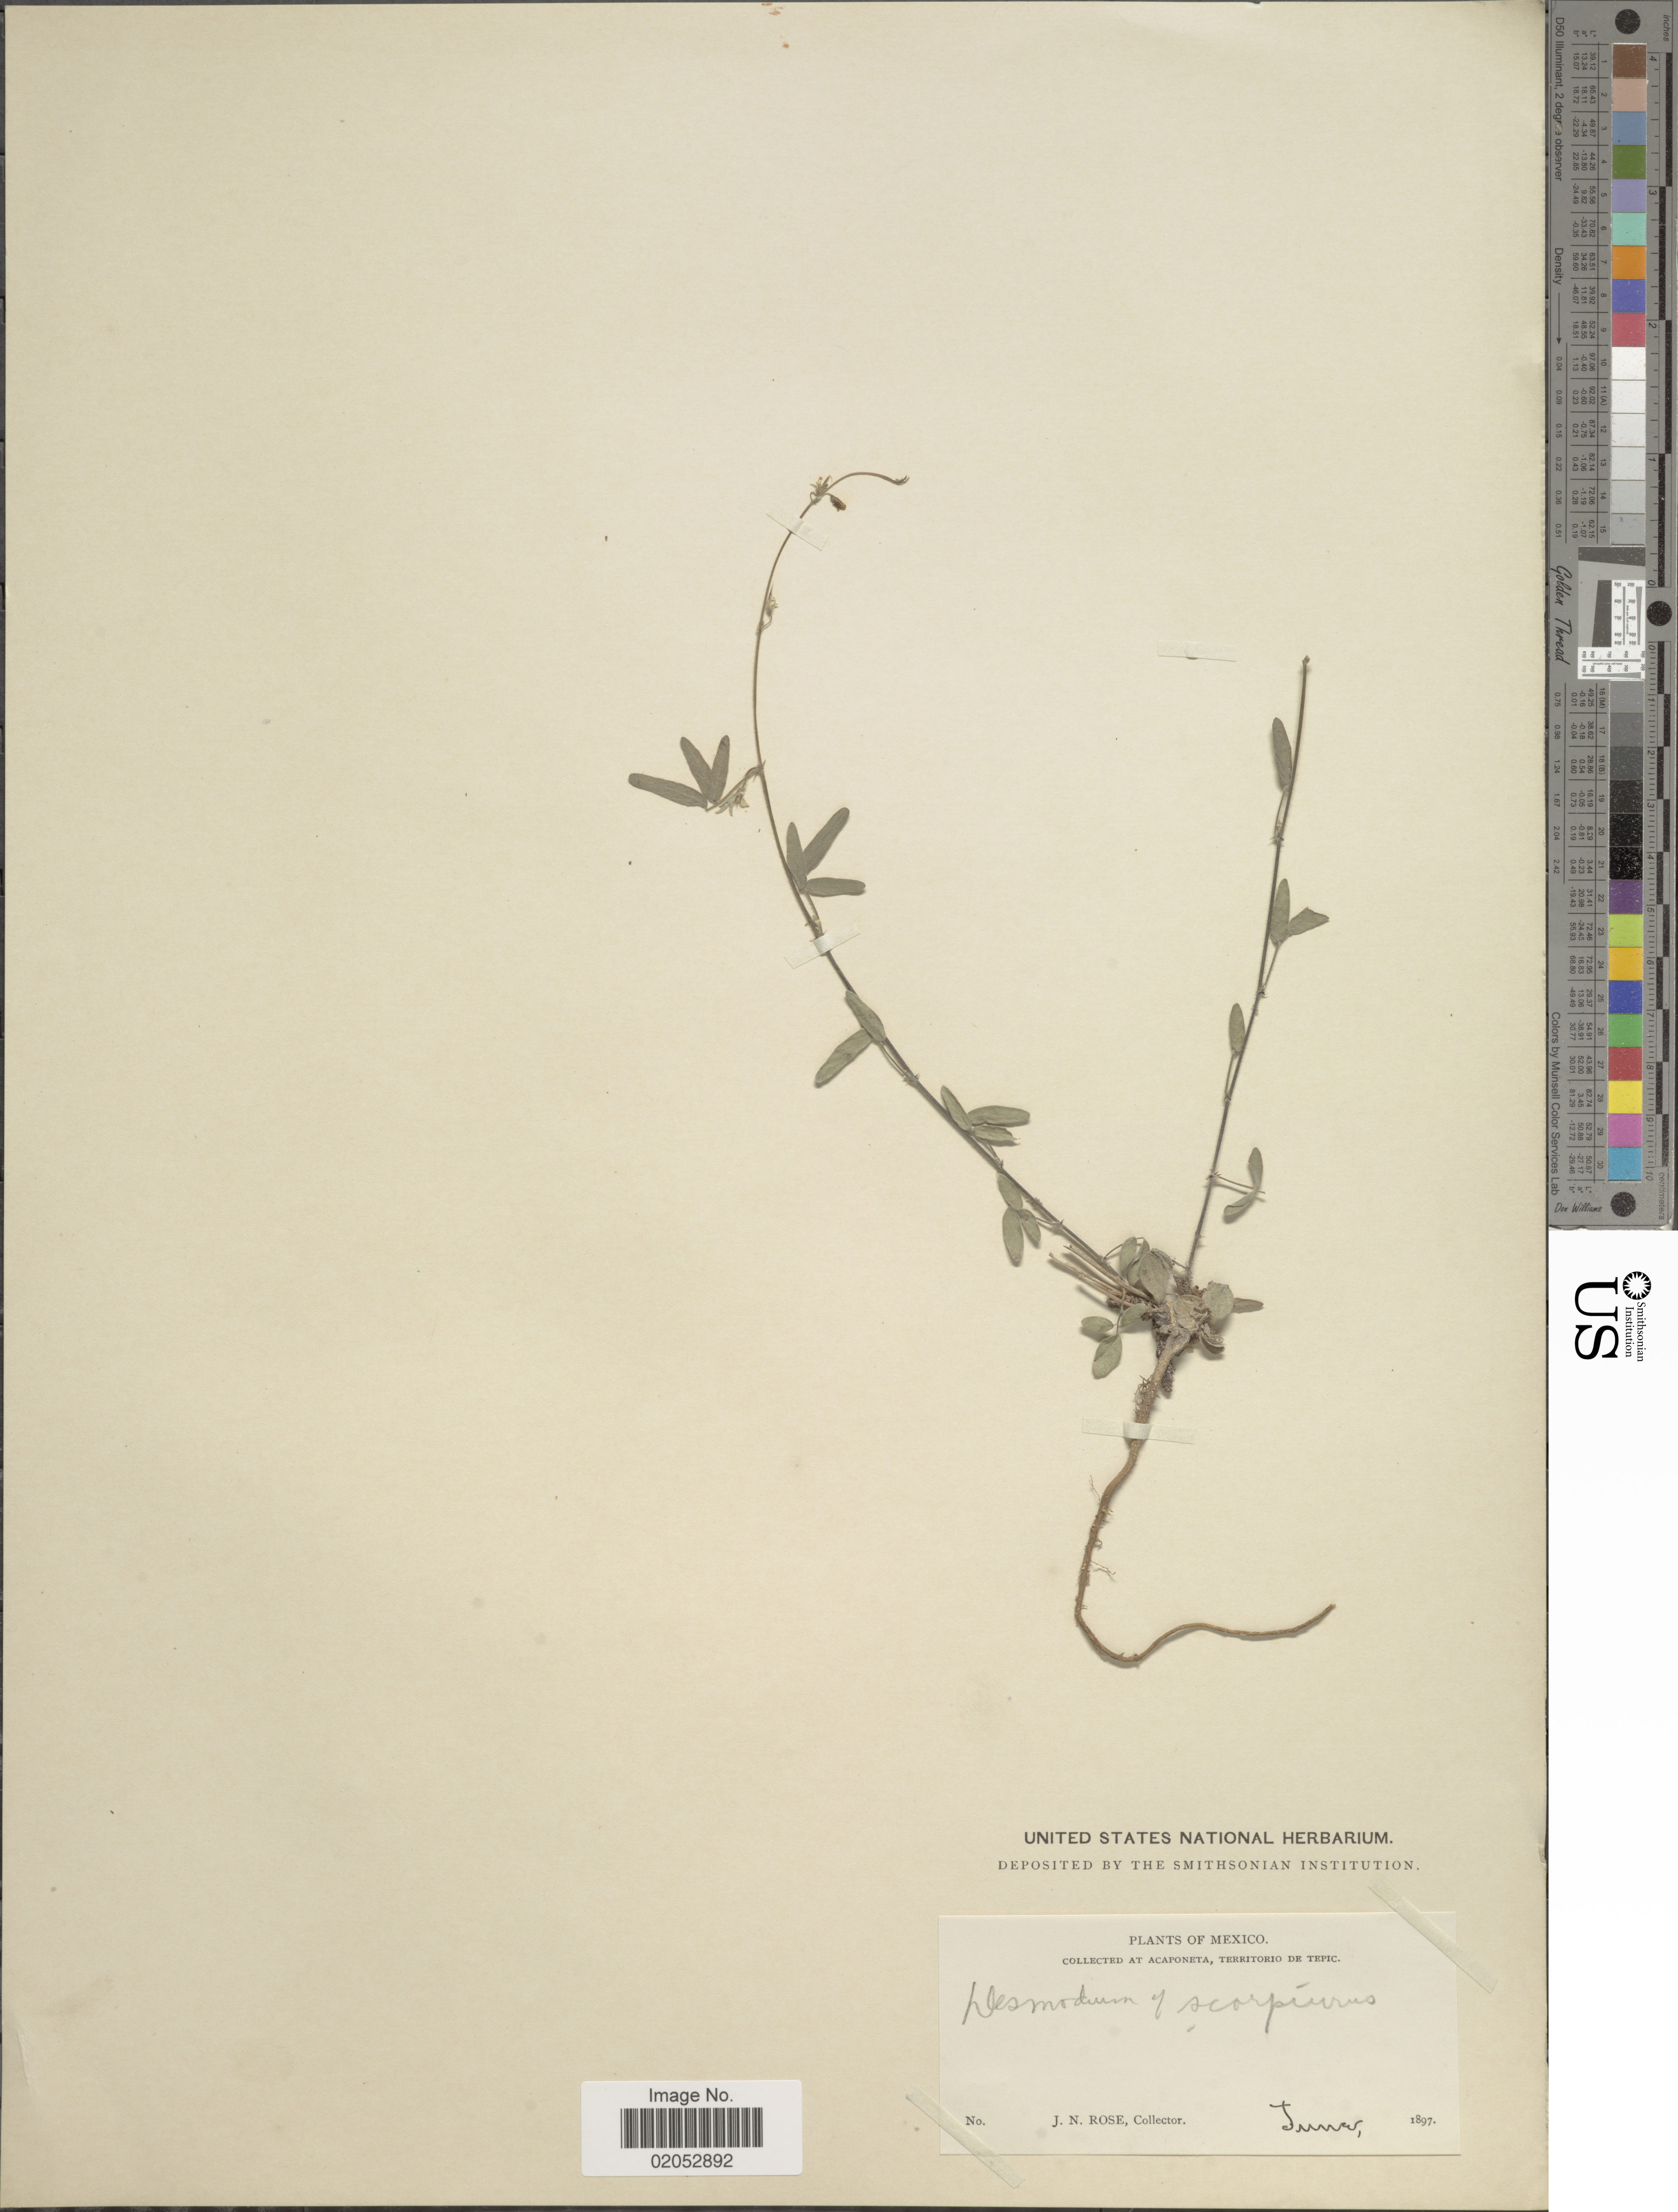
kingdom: Plantae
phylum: Tracheophyta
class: Magnoliopsida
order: Fabales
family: Fabaceae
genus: Desmodium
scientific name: Desmodium scorpiurus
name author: (Sw.) Desv. ex DC.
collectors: J. N. Rose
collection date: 1897-06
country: Mexico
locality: At Acaponeta, Territorio de Tepic